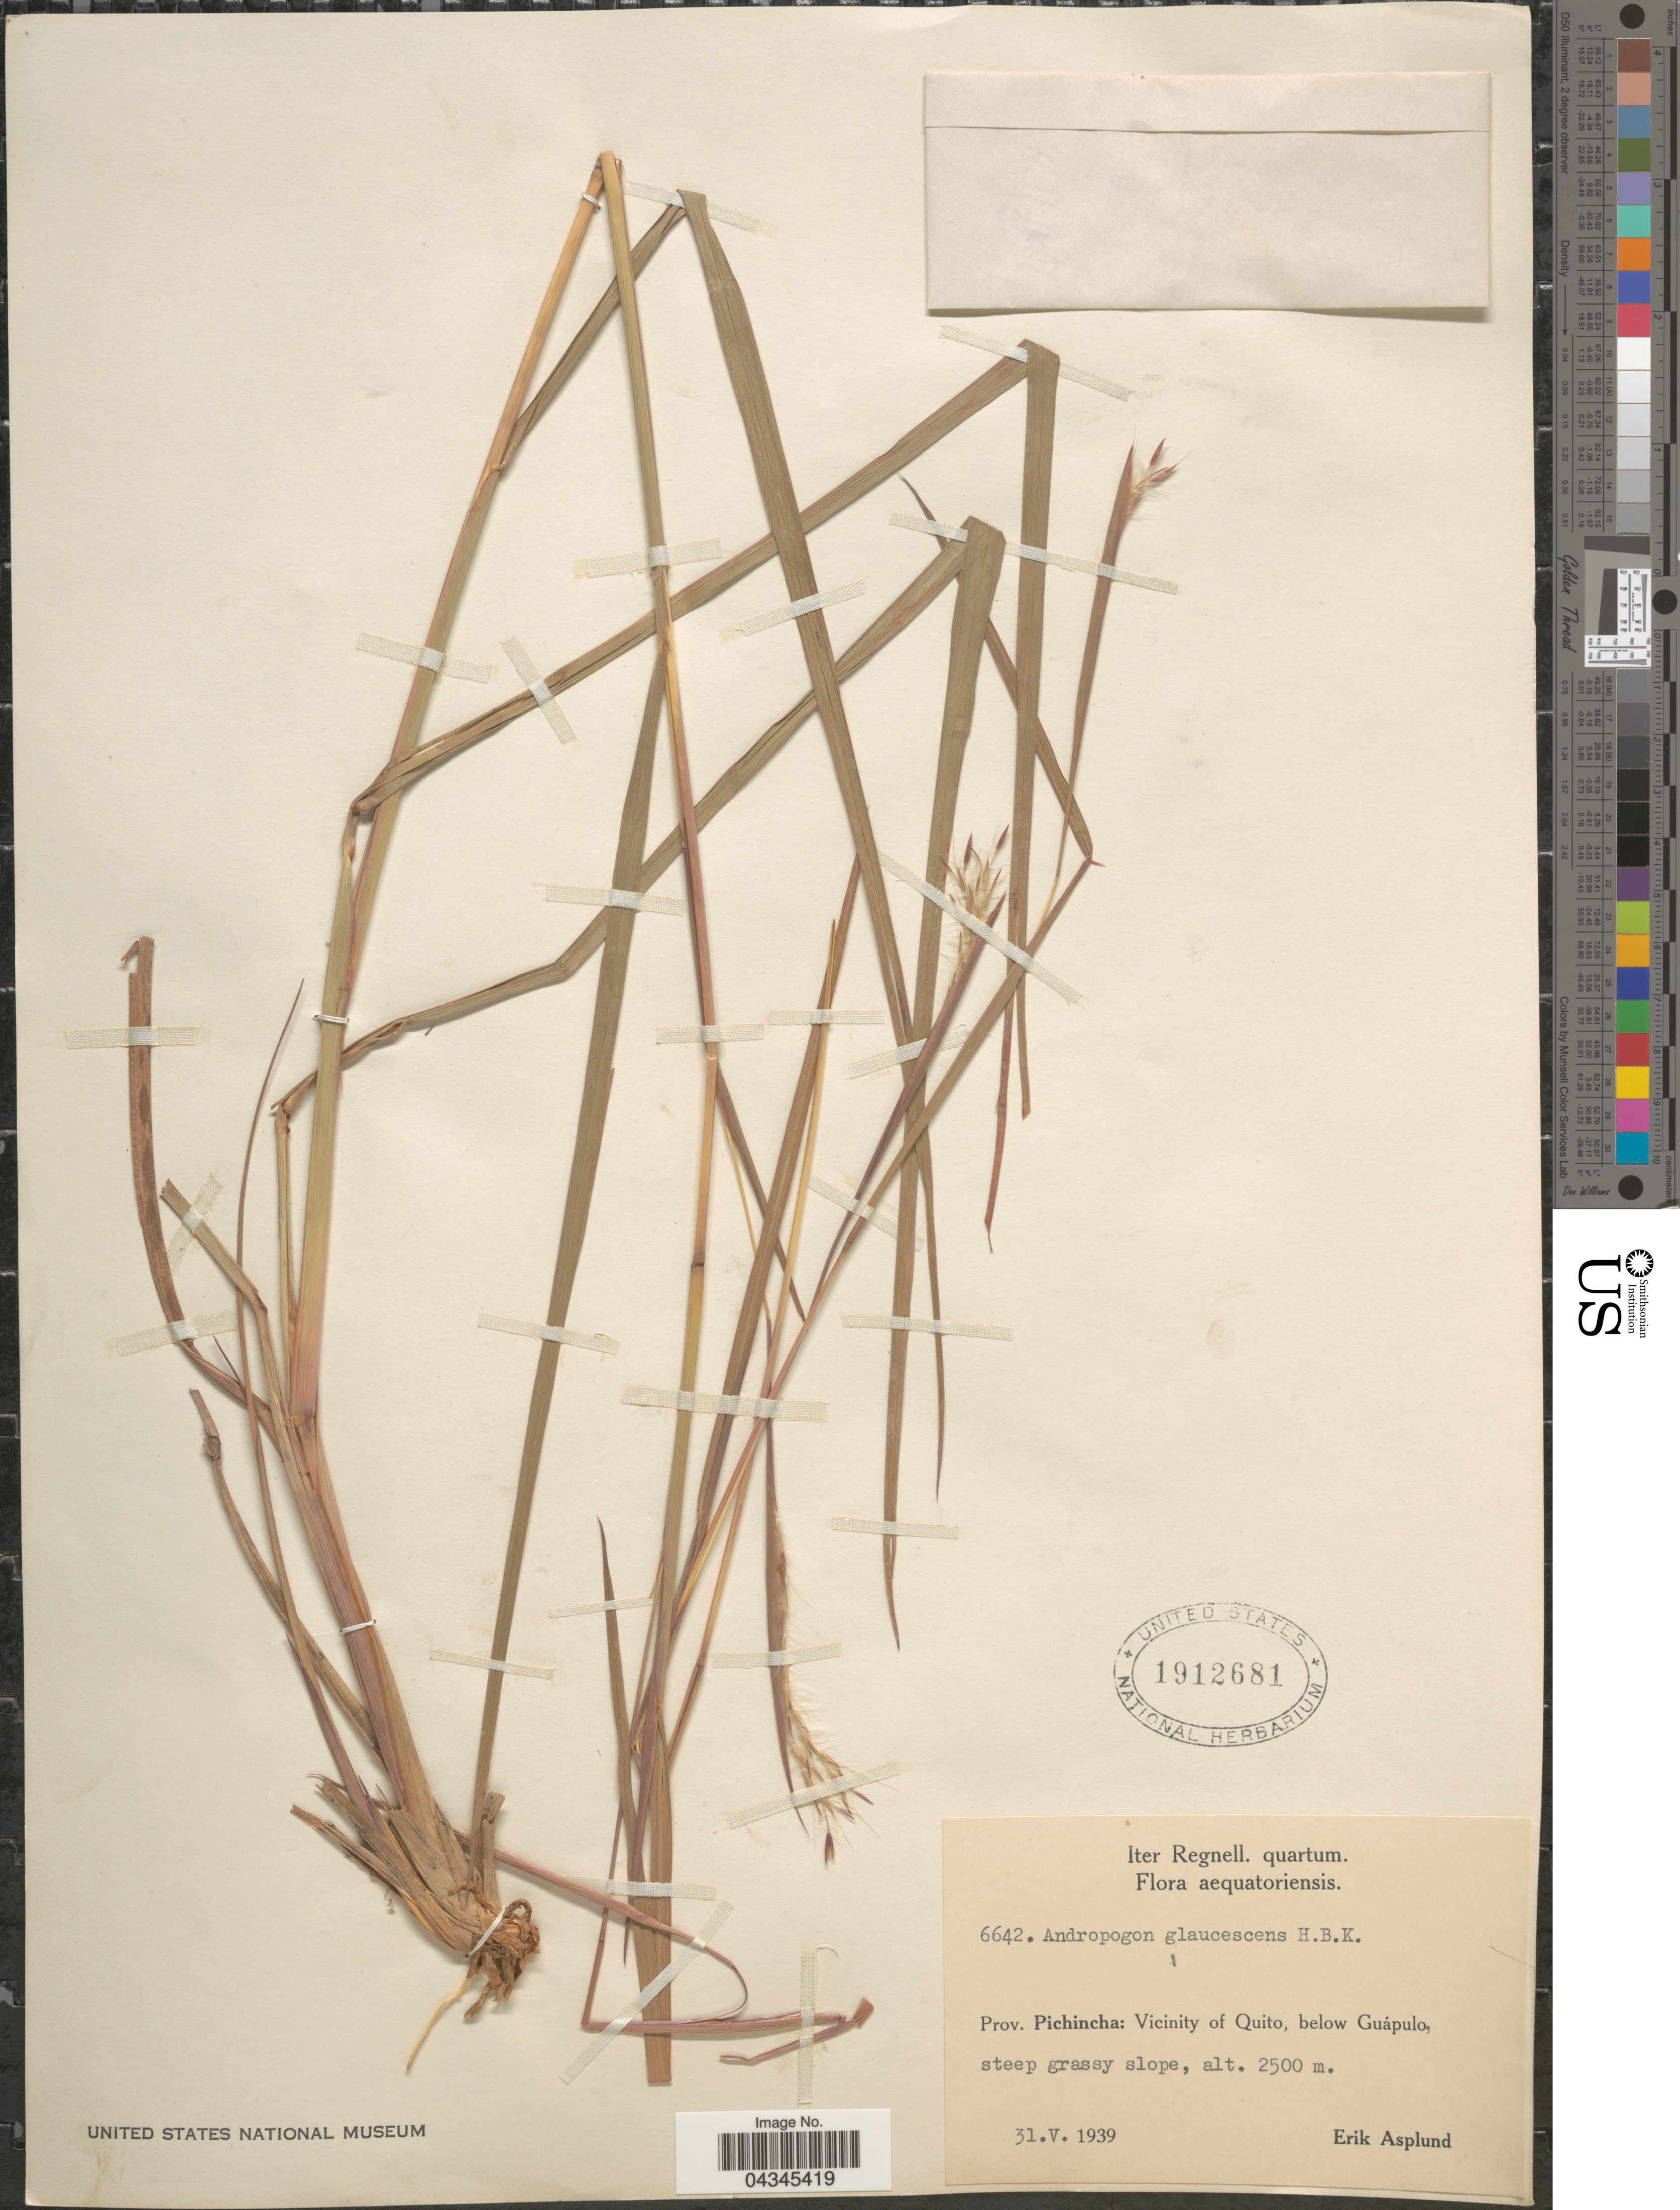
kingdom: Plantae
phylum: Tracheophyta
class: Liliopsida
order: Poales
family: Poaceae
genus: Andropogon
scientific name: Andropogon glaucescens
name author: Kunth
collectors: E. Asplund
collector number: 6642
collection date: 1939-05-31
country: Ecuador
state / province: Pichincha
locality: Iter Regnell. quartum. Vicinity of Quito, below Guápulo.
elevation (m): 2500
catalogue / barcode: US 1912681